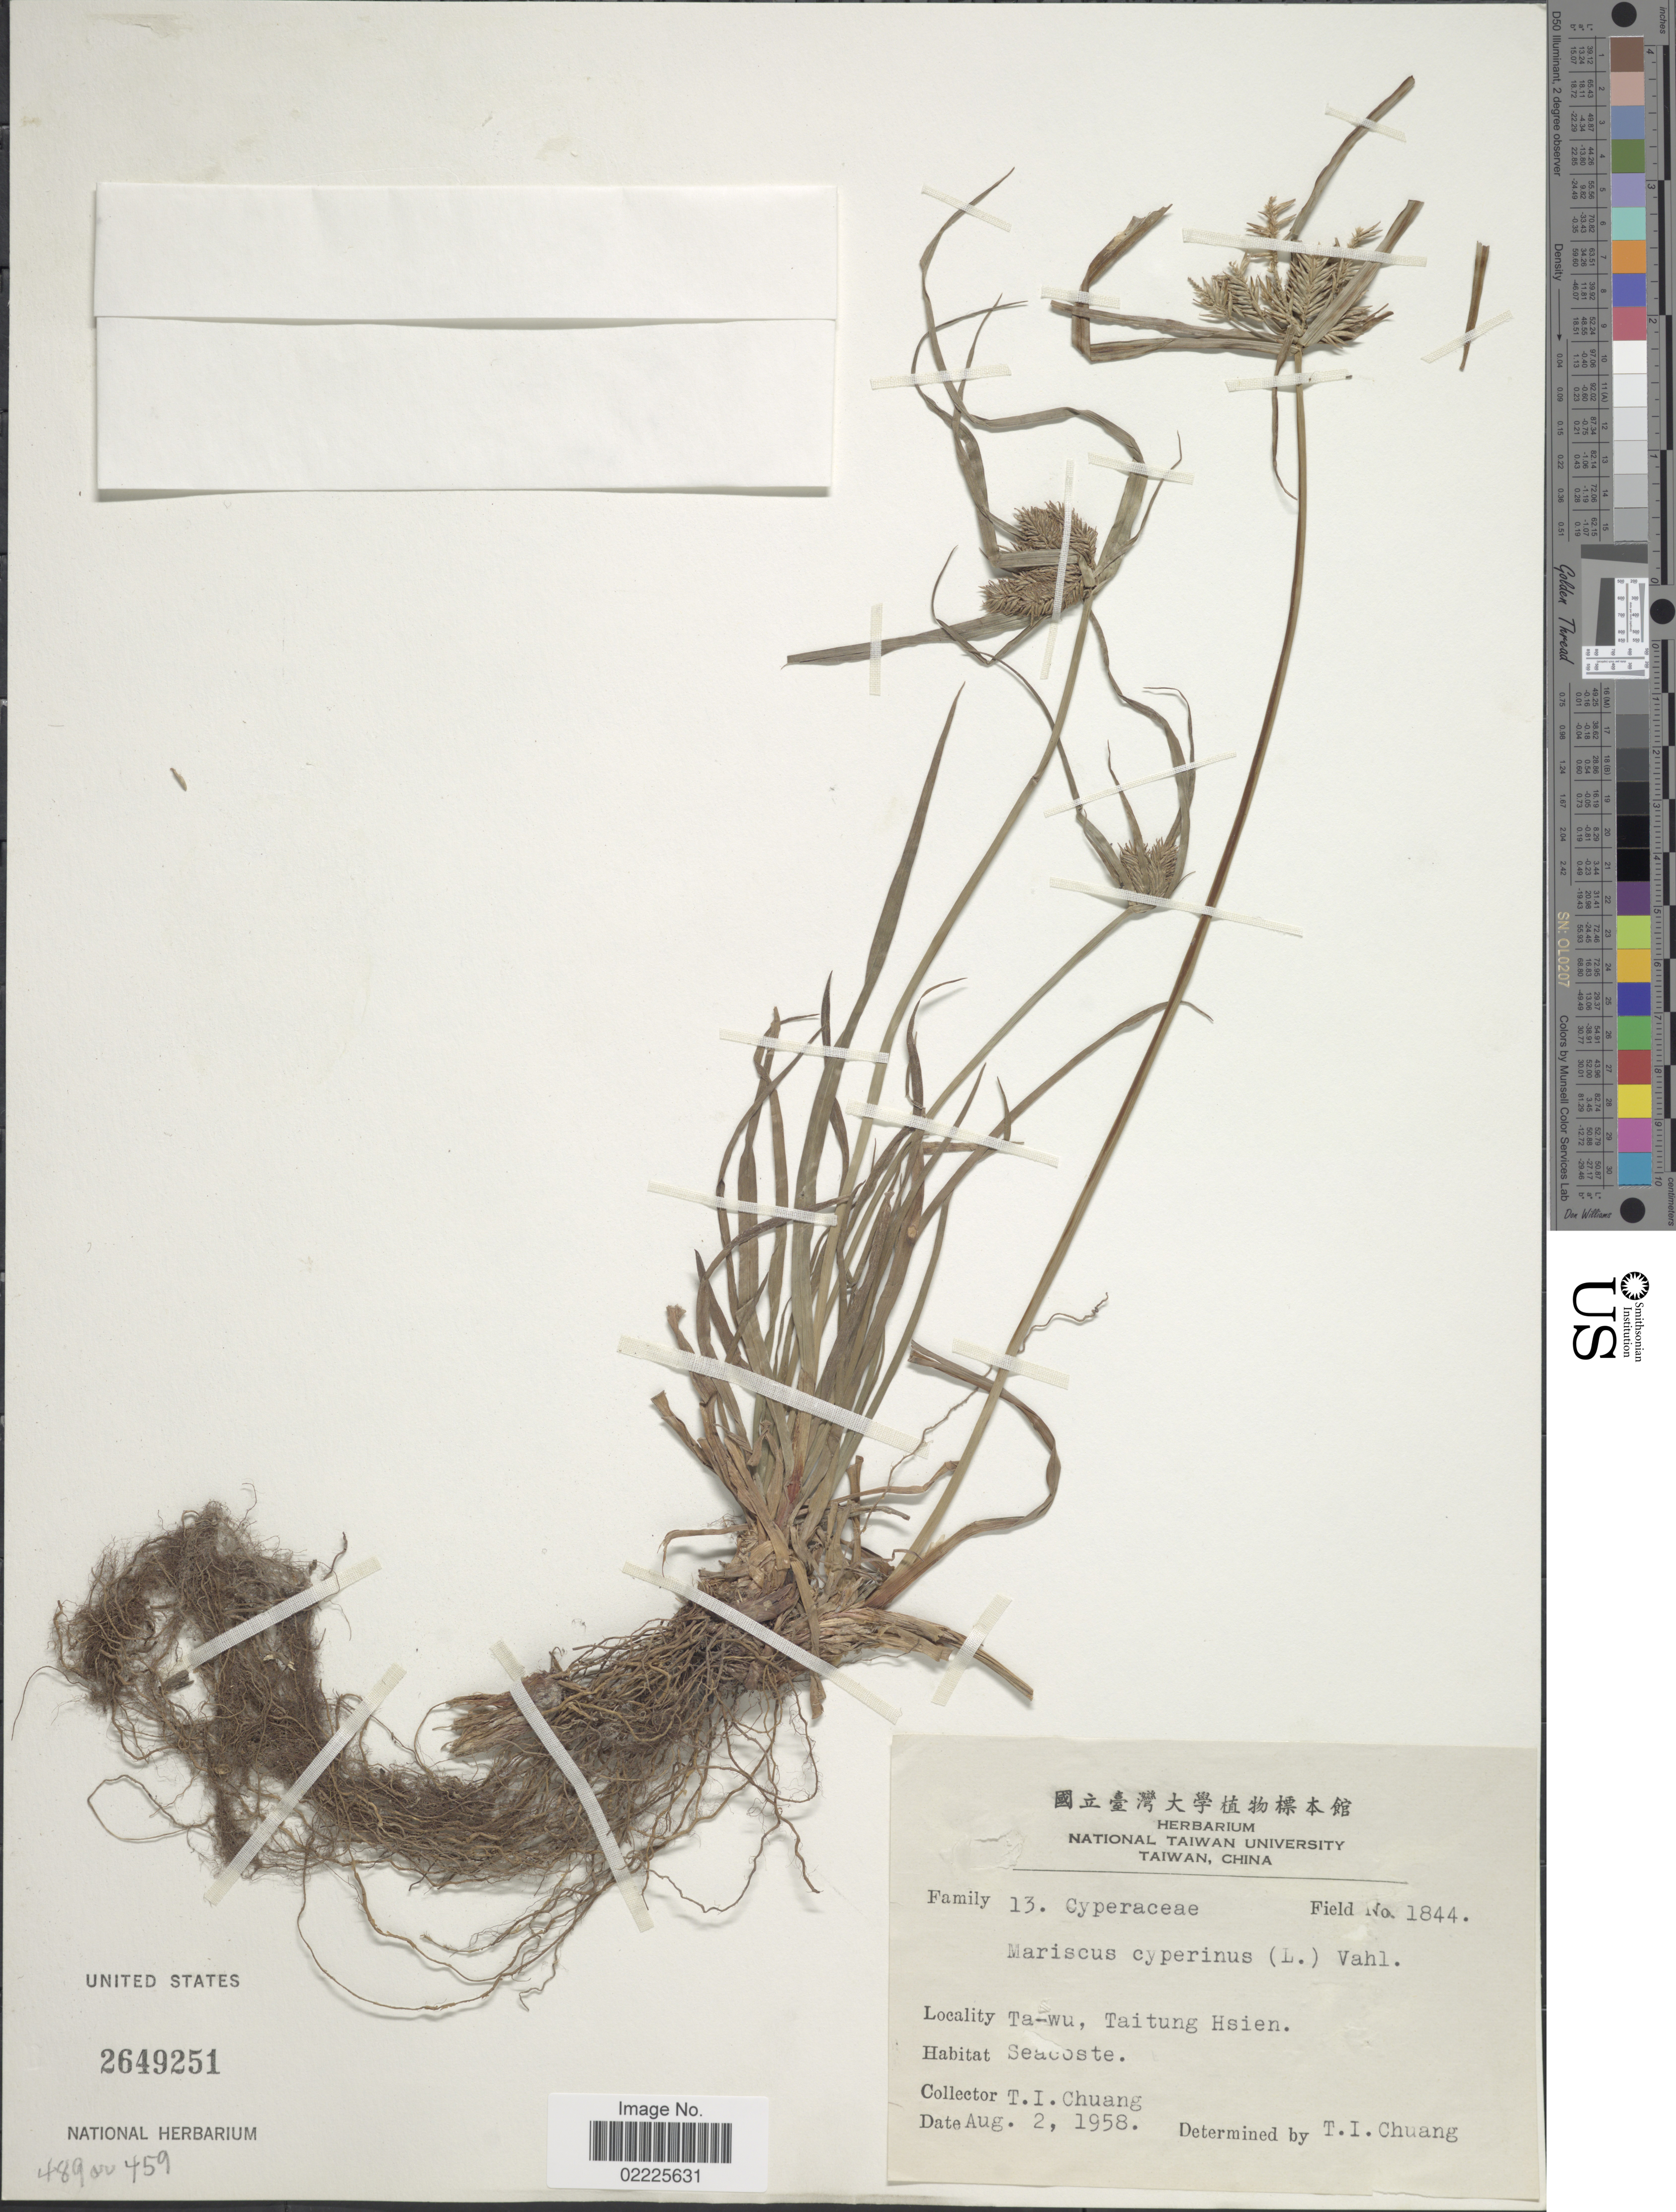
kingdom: Plantae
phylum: Tracheophyta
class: Liliopsida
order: Poales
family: Cyperaceae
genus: Cyperus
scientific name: Cyperus cyperinus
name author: (Retz.) Valck. Sur.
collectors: T. Chuang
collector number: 1844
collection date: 1958-08-02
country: Taiwan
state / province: Taitung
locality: Ta-wu, Taitung Hsien, seacoste.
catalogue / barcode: US 2649251